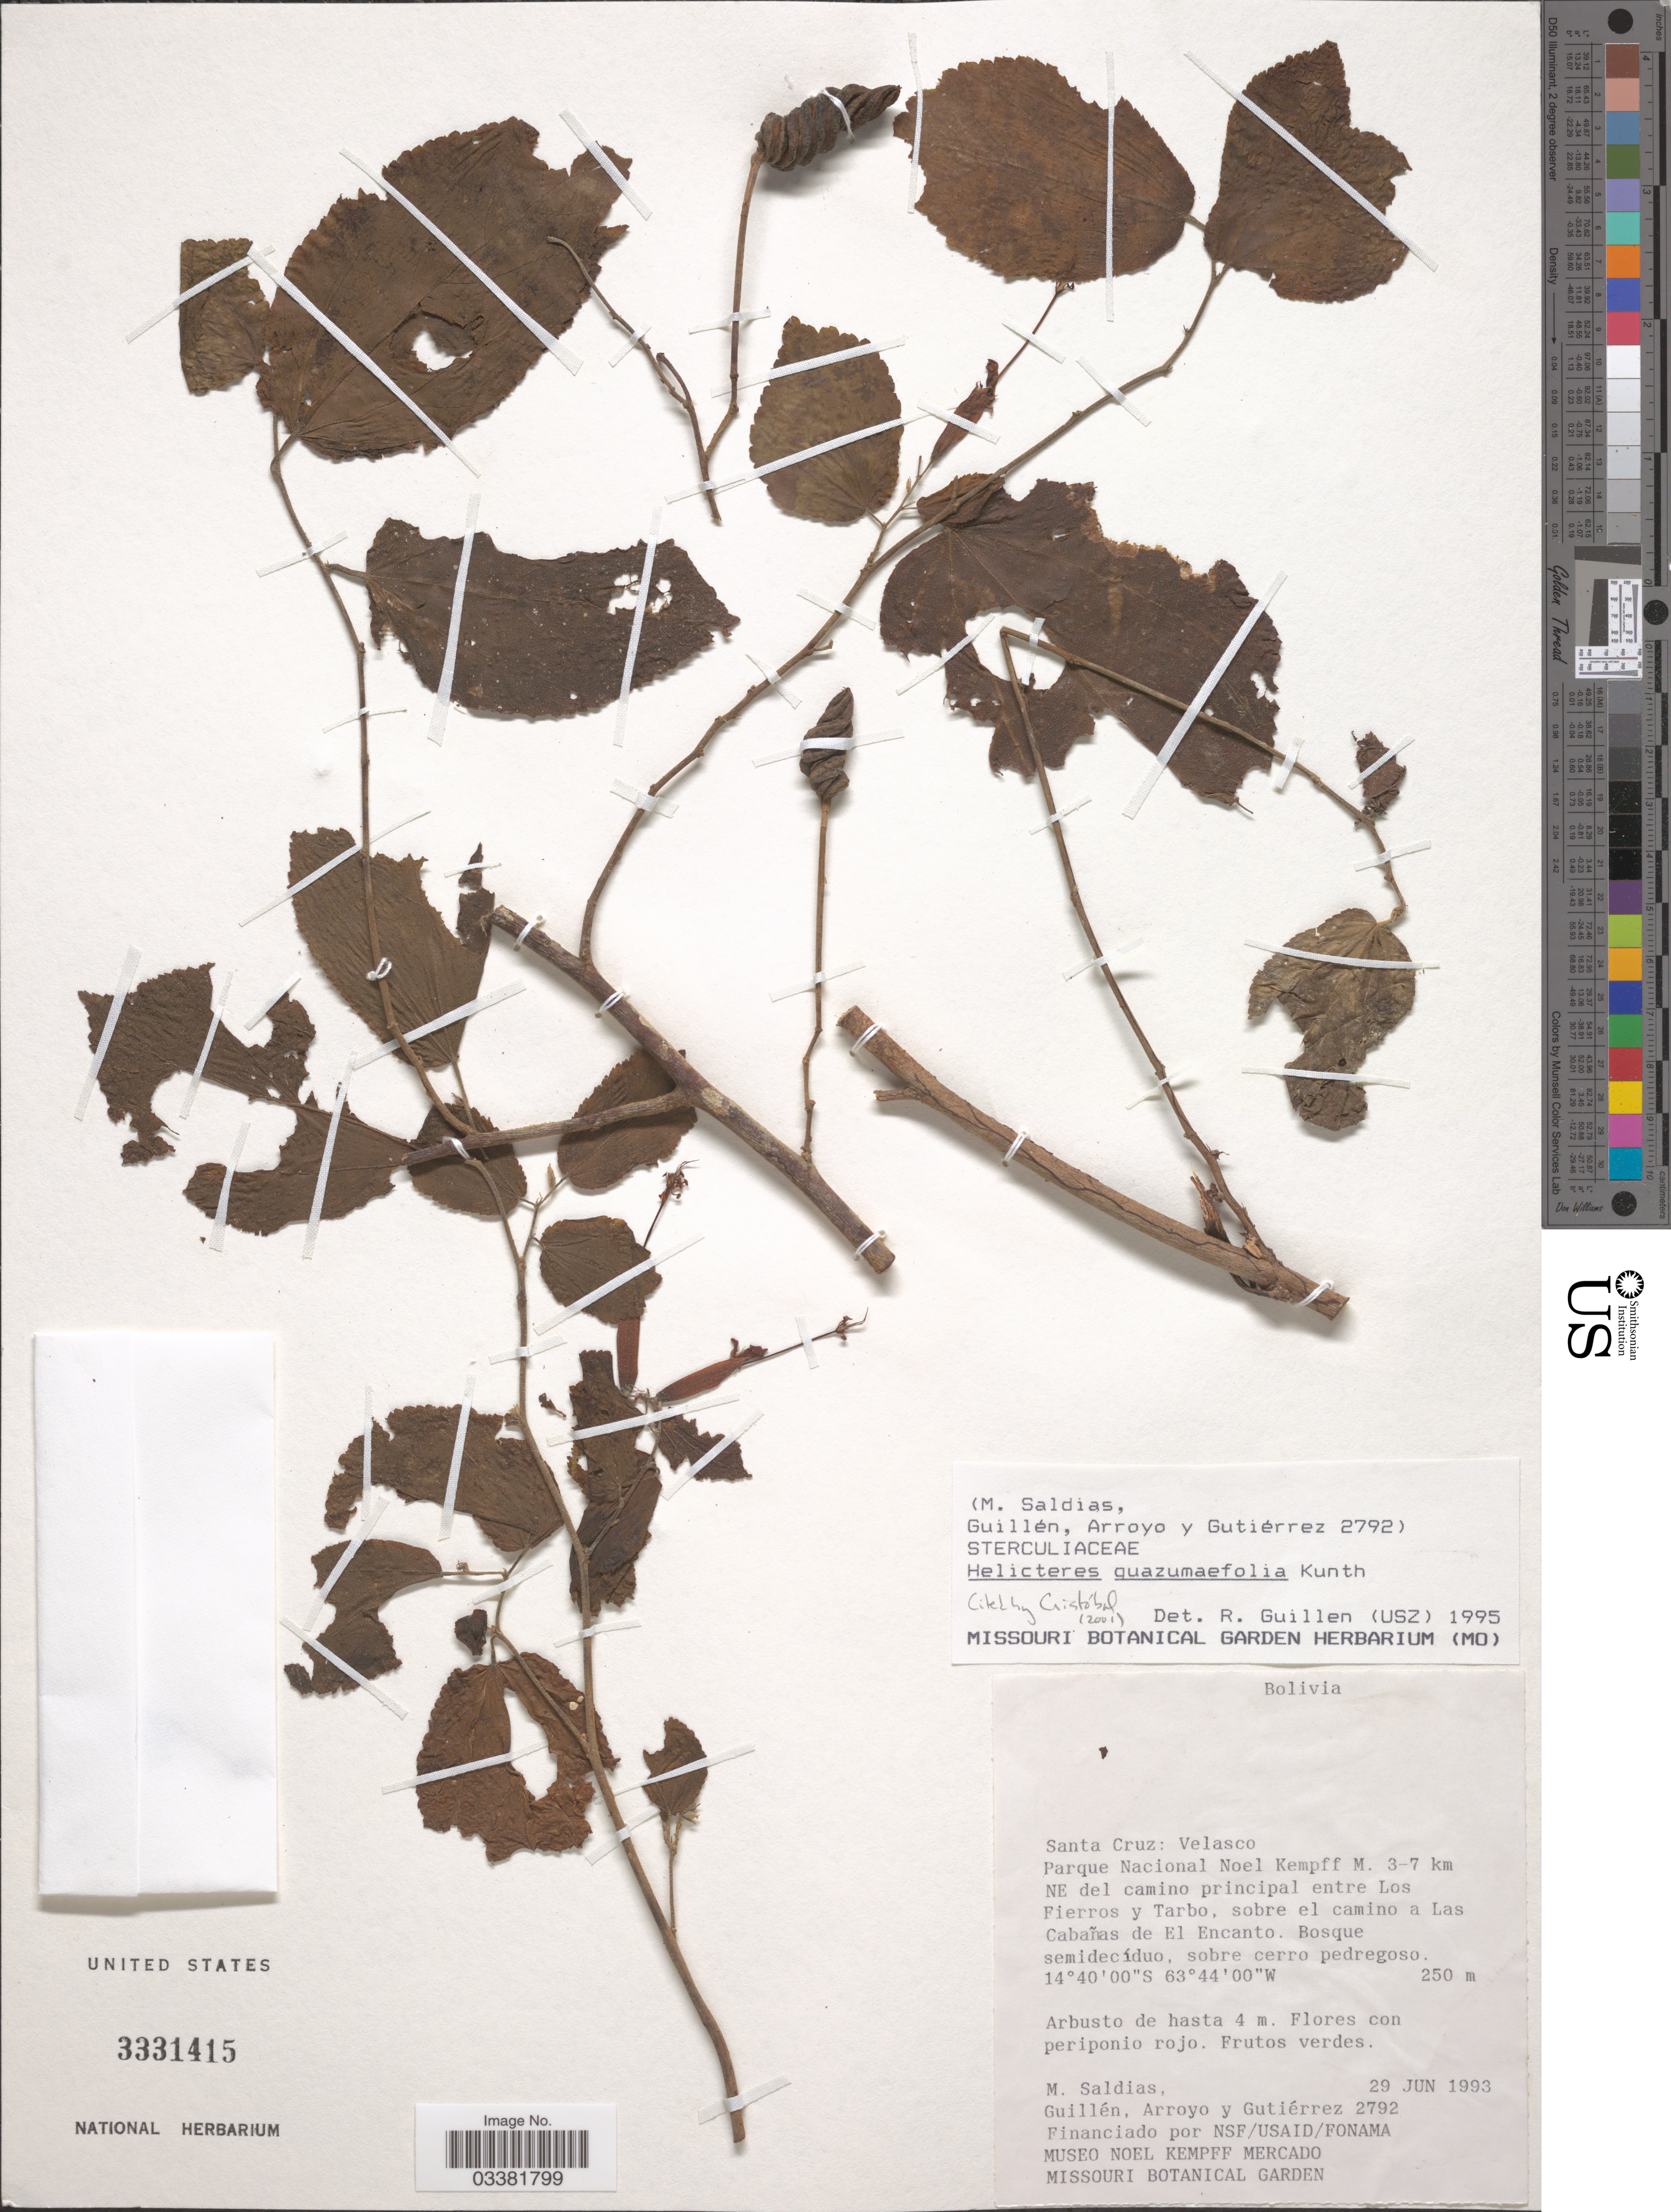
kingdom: Plantae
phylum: Tracheophyta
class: Magnoliopsida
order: Malvales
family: Malvaceae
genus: Helicteres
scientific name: Helicteres guazumifolia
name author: Kunth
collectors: M. Saldias, -- Guillen, Arroyo, -- & -. Gutierrez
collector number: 2792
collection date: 1993-06-29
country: Bolivia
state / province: Santa Cruz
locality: Velasco. Parque Nacional Noel Kempff M. 3-7 km NE del camino principal entre Los Fierros y Tarbo, sobre el camino a Las Cabañas de El Encanto.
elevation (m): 250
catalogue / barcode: US 3331415